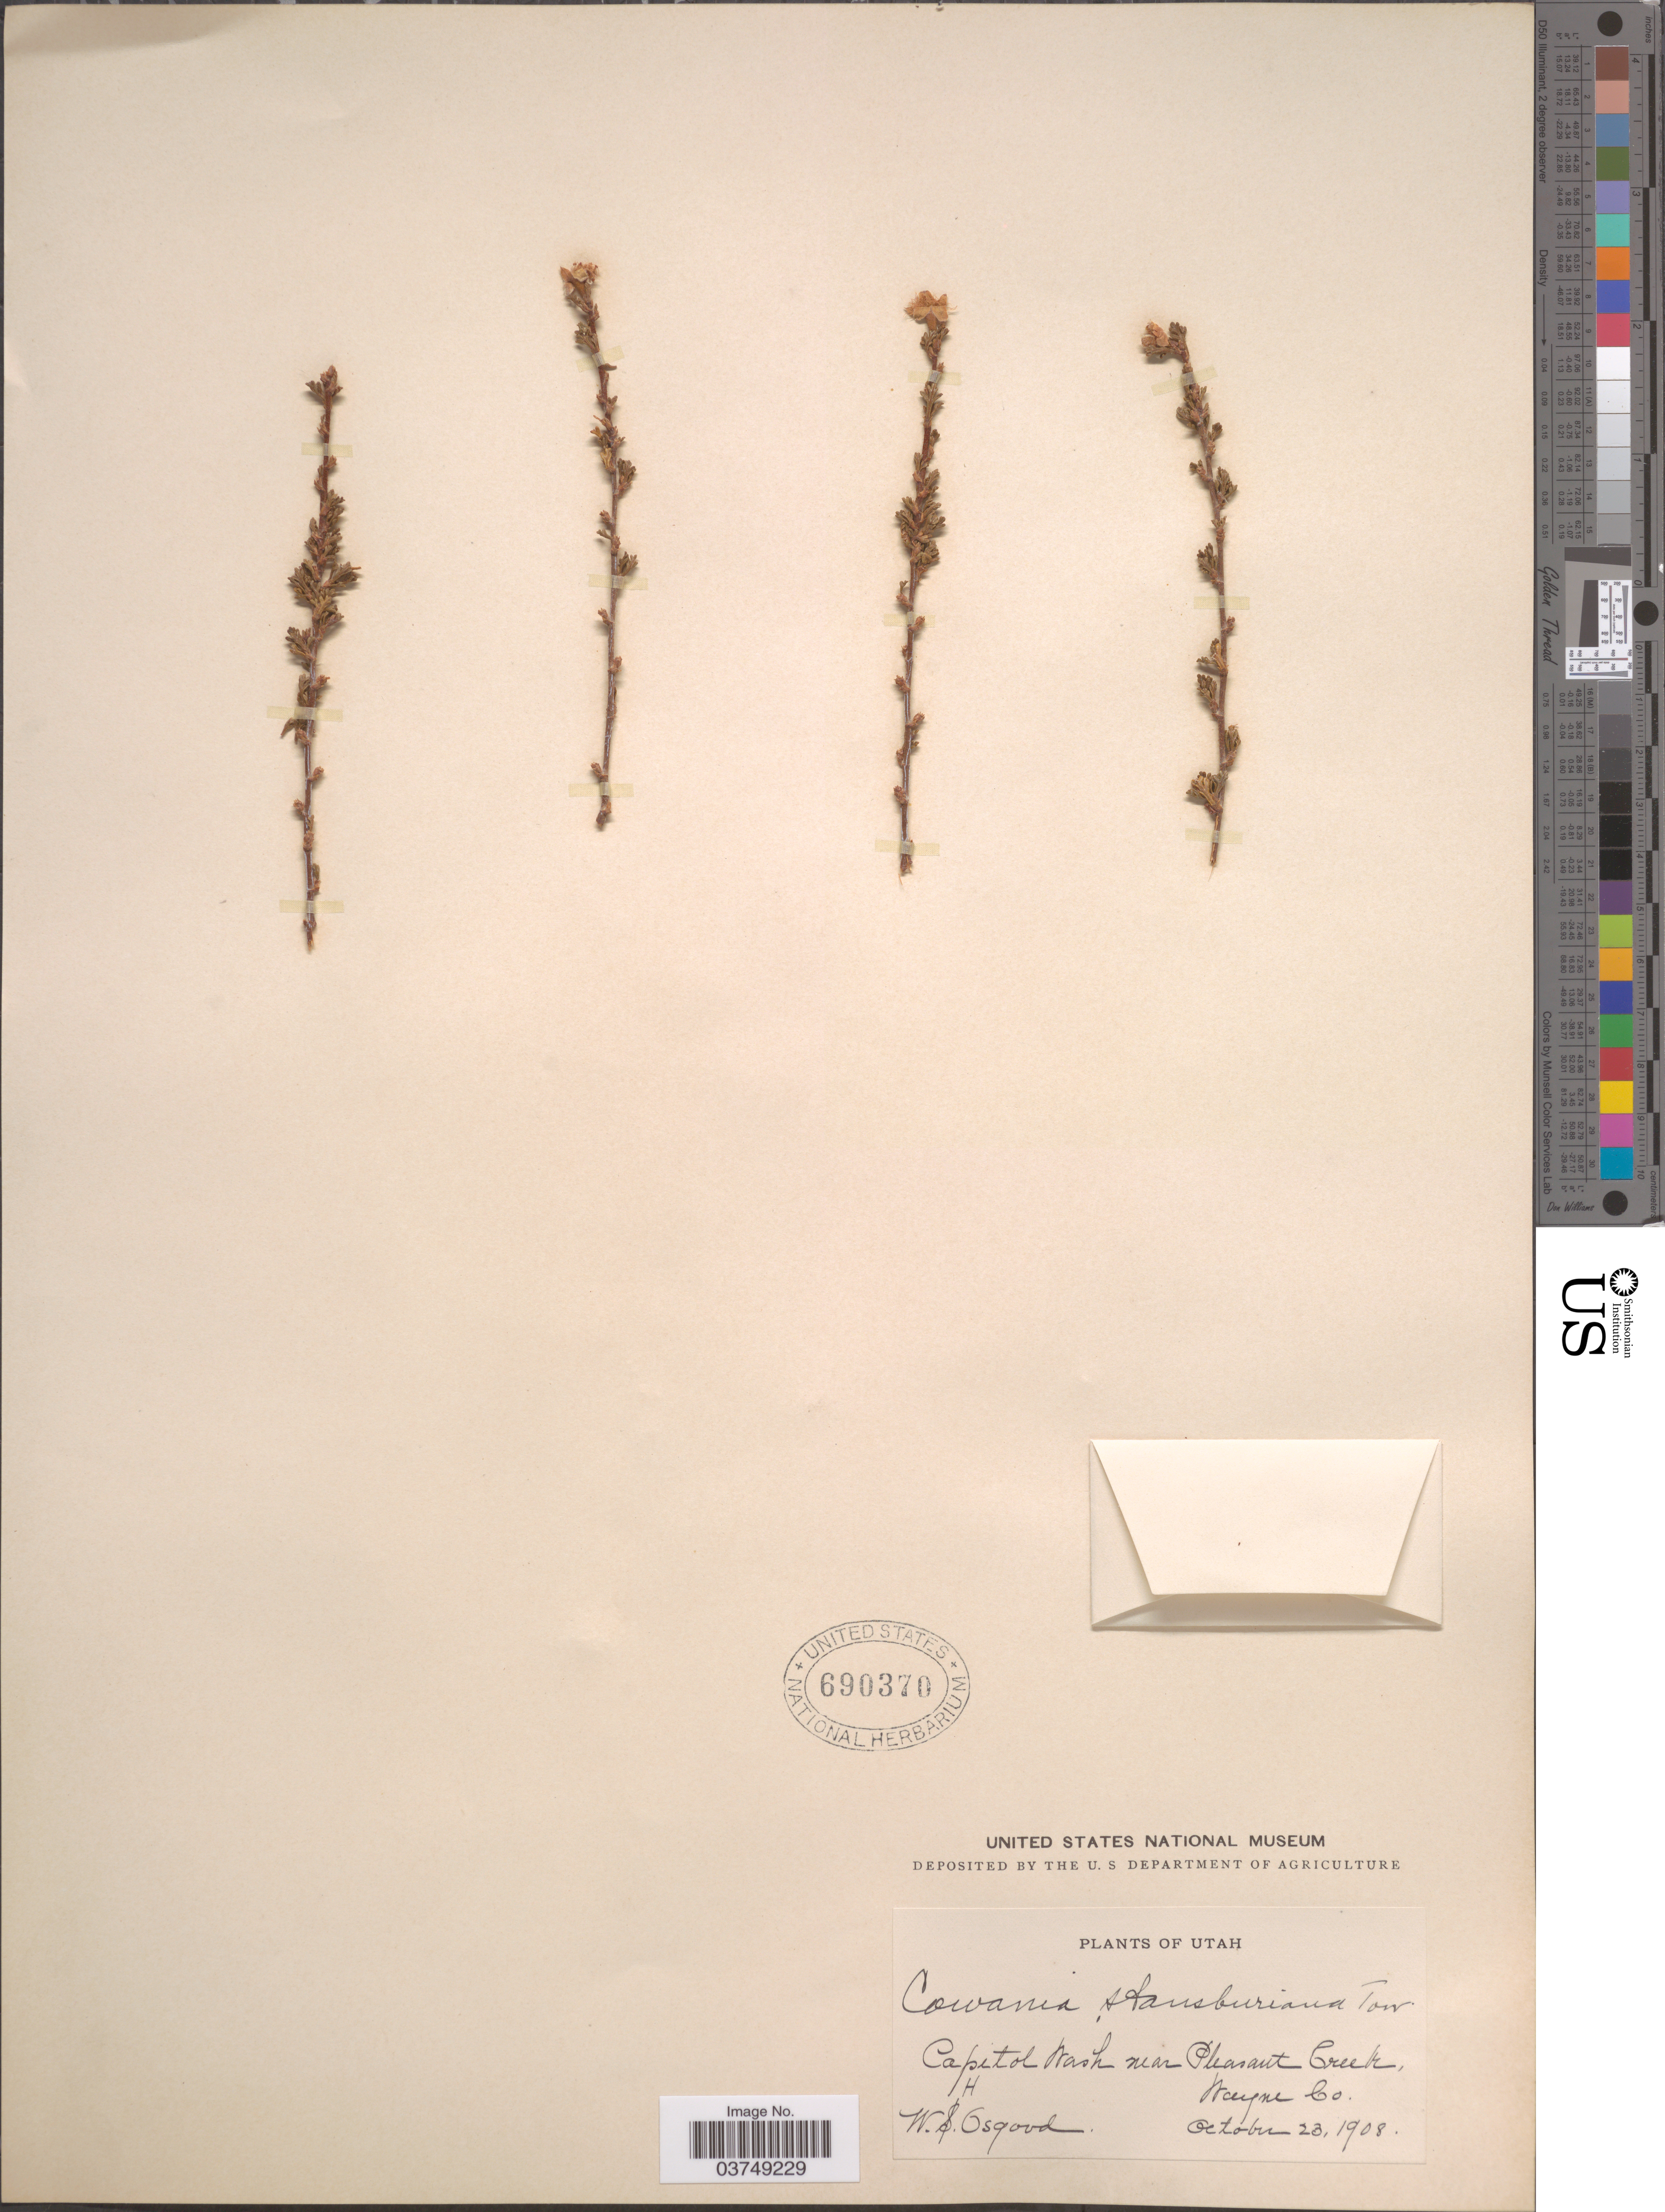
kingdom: Plantae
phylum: Tracheophyta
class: Magnoliopsida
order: Rosales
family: Rosaceae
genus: Purshia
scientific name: Purshia stansburyana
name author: (Torr.) Henrickson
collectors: W. Osgood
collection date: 1908-10-23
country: United States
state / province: Utah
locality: Capital Wash near Pleasant Creek, Wayne Co.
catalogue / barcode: US 690370